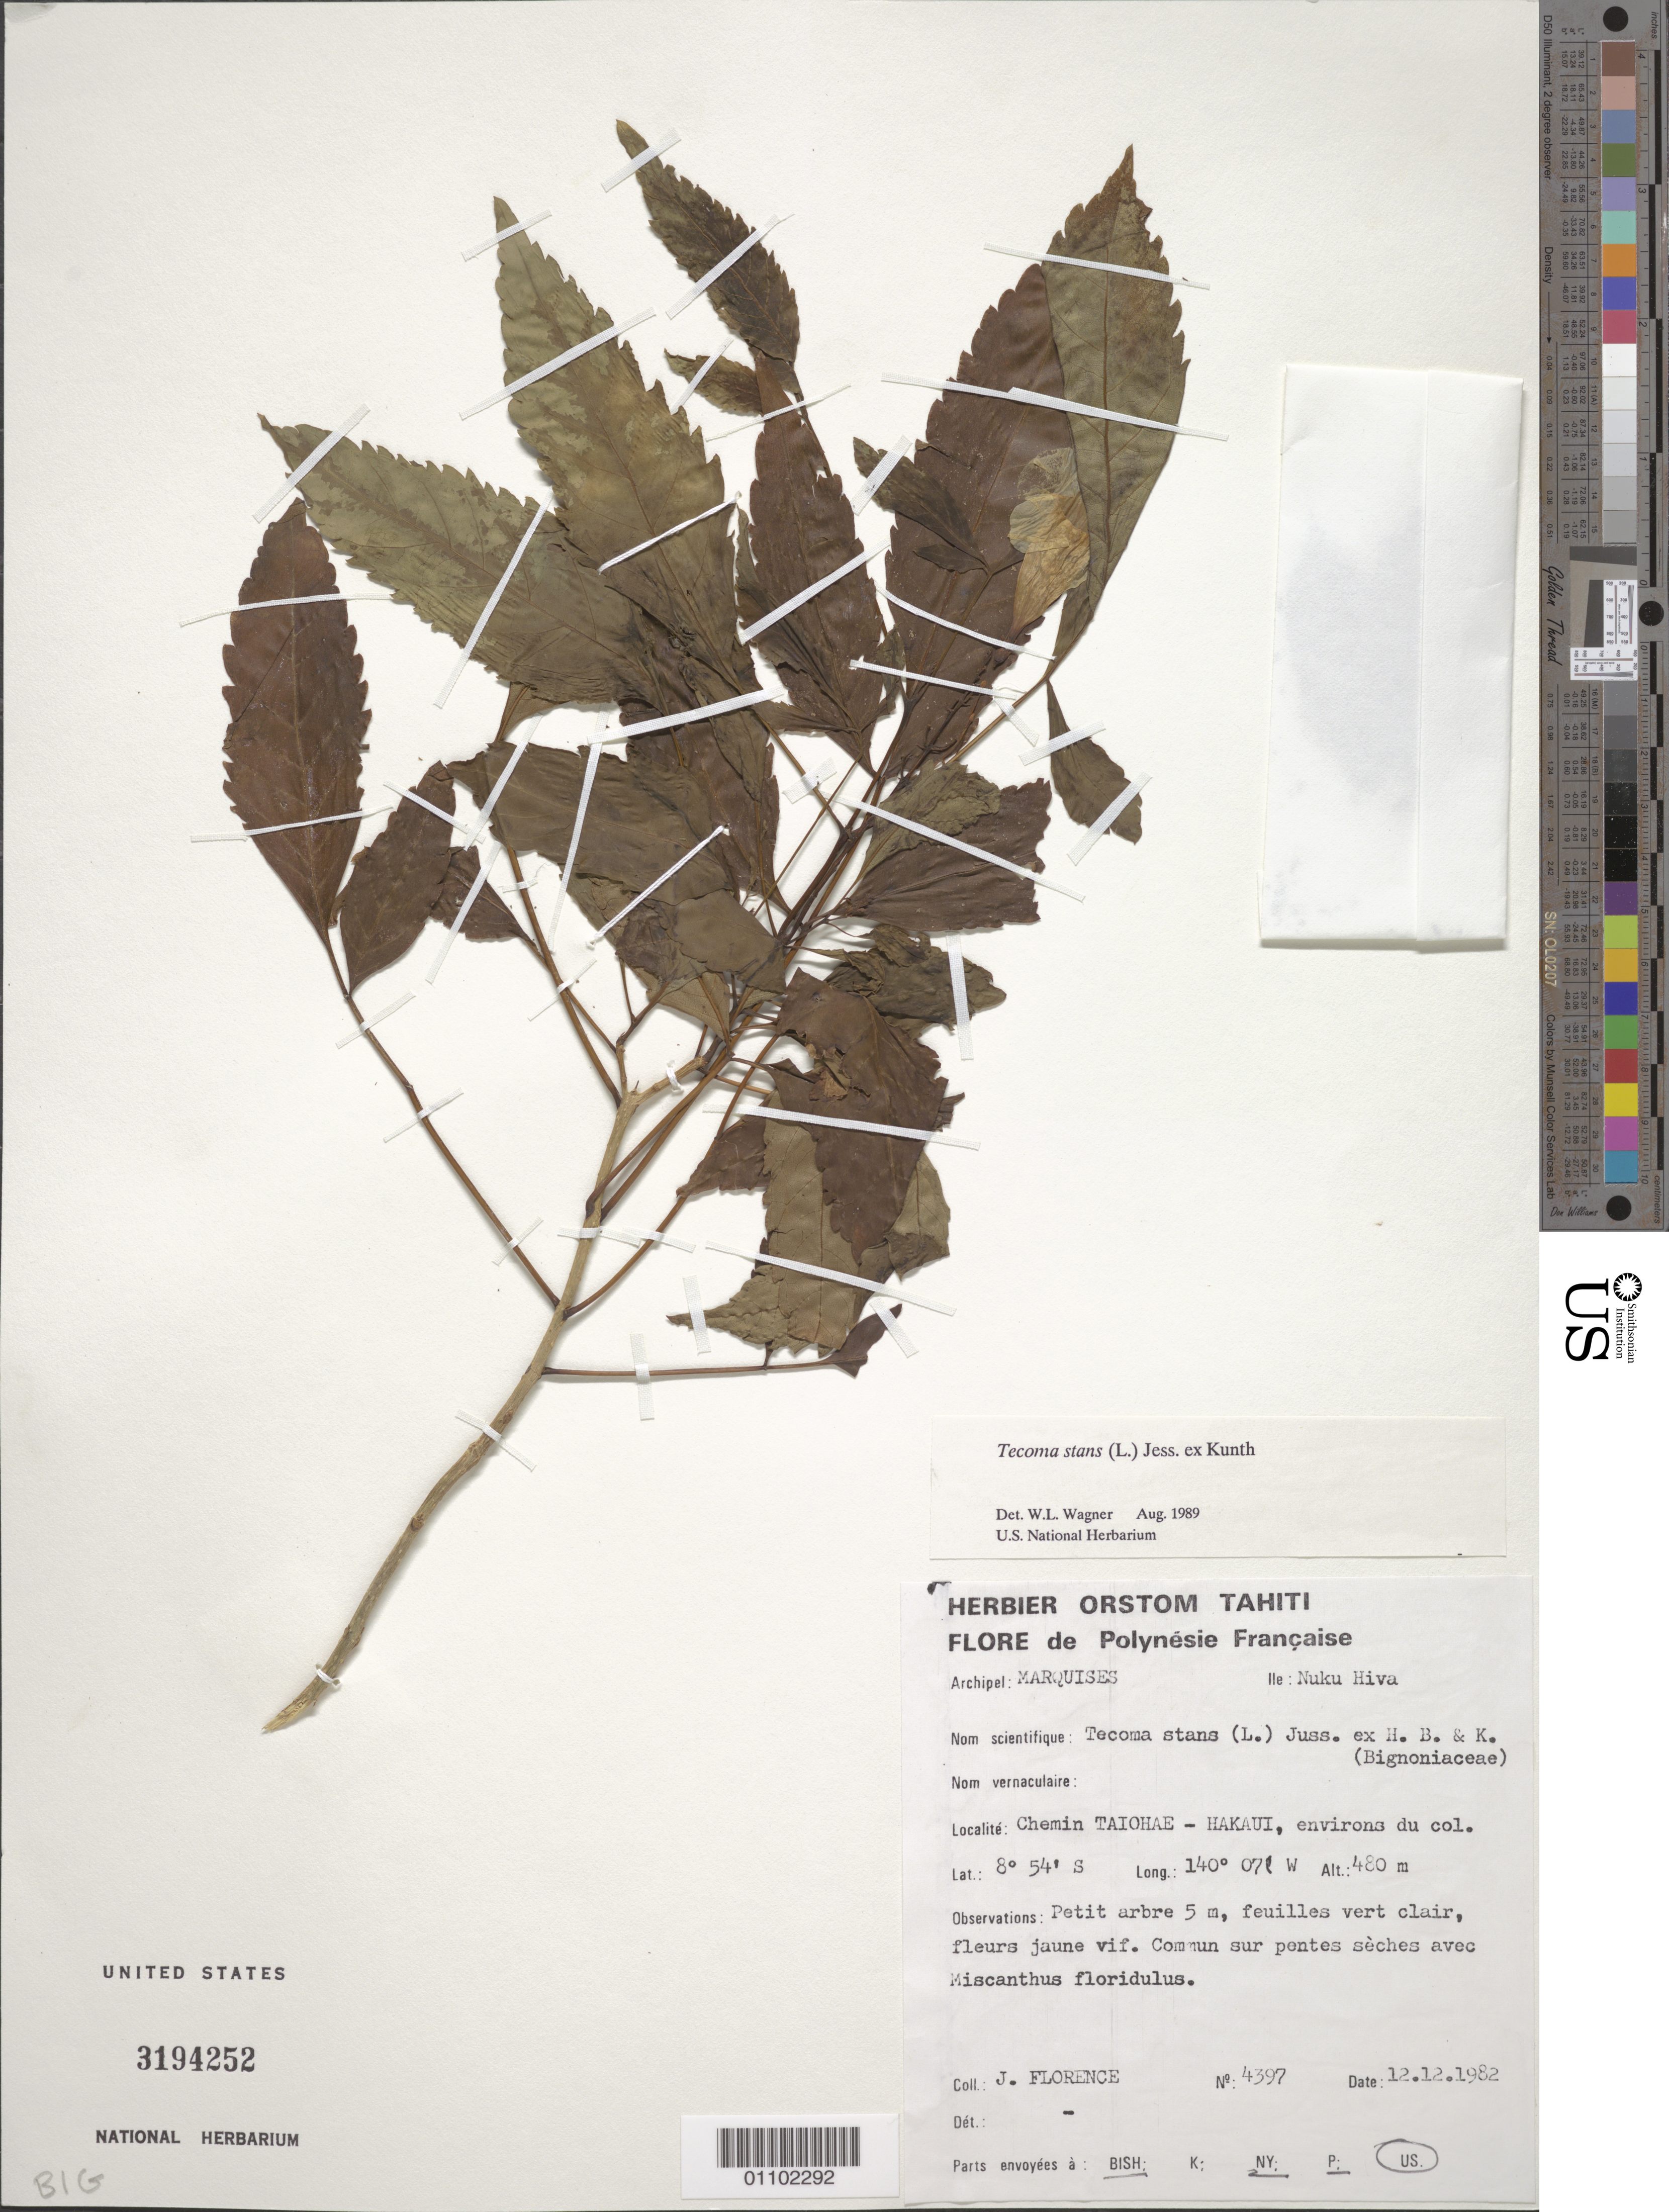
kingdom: Plantae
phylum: Tracheophyta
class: Magnoliopsida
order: Lamiales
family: Bignoniaceae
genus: Tecoma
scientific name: Tecoma stans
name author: (L.) Juss. ex Kunth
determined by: Wagner, W. L., (BOT), Smithsonian Institution - National Museum of Natural History (UNITED STATES)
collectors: J. Florence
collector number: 4397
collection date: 1982-12-12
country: French Polynesia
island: Nuku Hiva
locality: Chemin Taiohae-Hakaui, environs du col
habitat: Sur pentes sèche avec Miscanthus floridulus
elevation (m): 480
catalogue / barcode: US 3194252